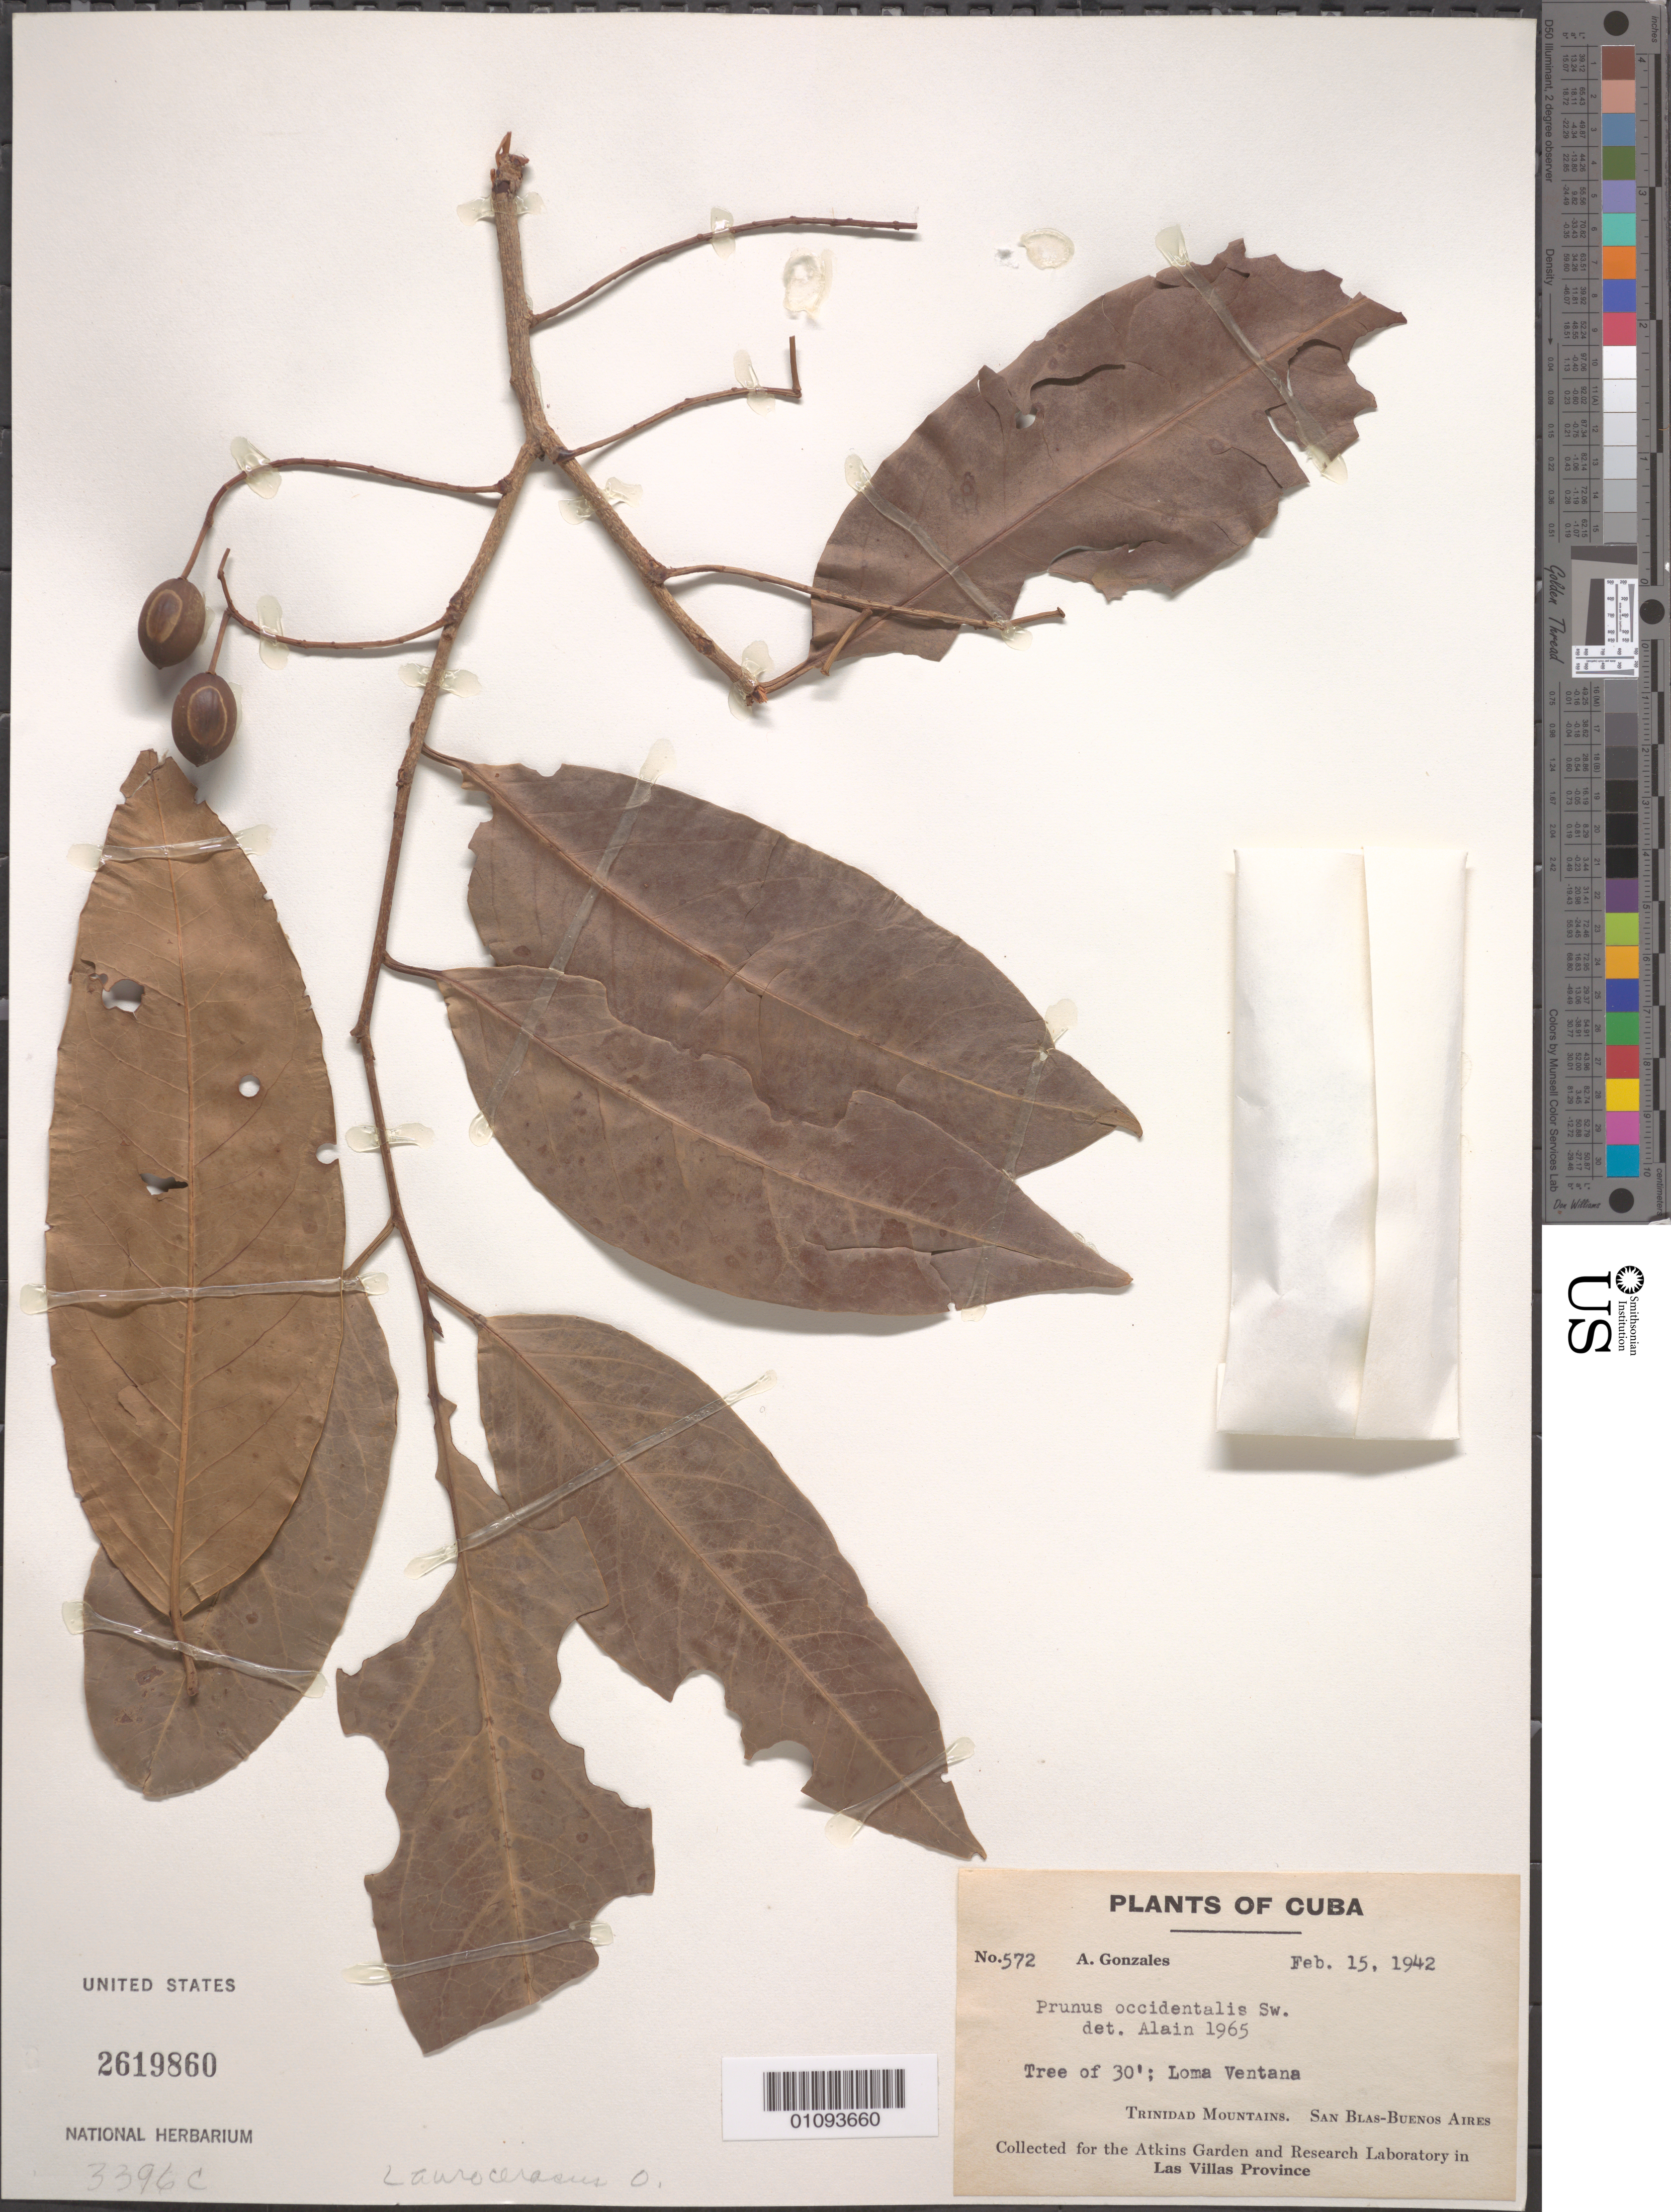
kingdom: Plantae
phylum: Tracheophyta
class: Magnoliopsida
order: Rosales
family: Rosaceae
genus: Prunus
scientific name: Prunus occidentalis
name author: Sw.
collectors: A. Gonzáles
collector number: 572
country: Cuba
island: Cuba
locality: Trinidad Mountains San Blas - Buenos Aires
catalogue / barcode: US 2619860